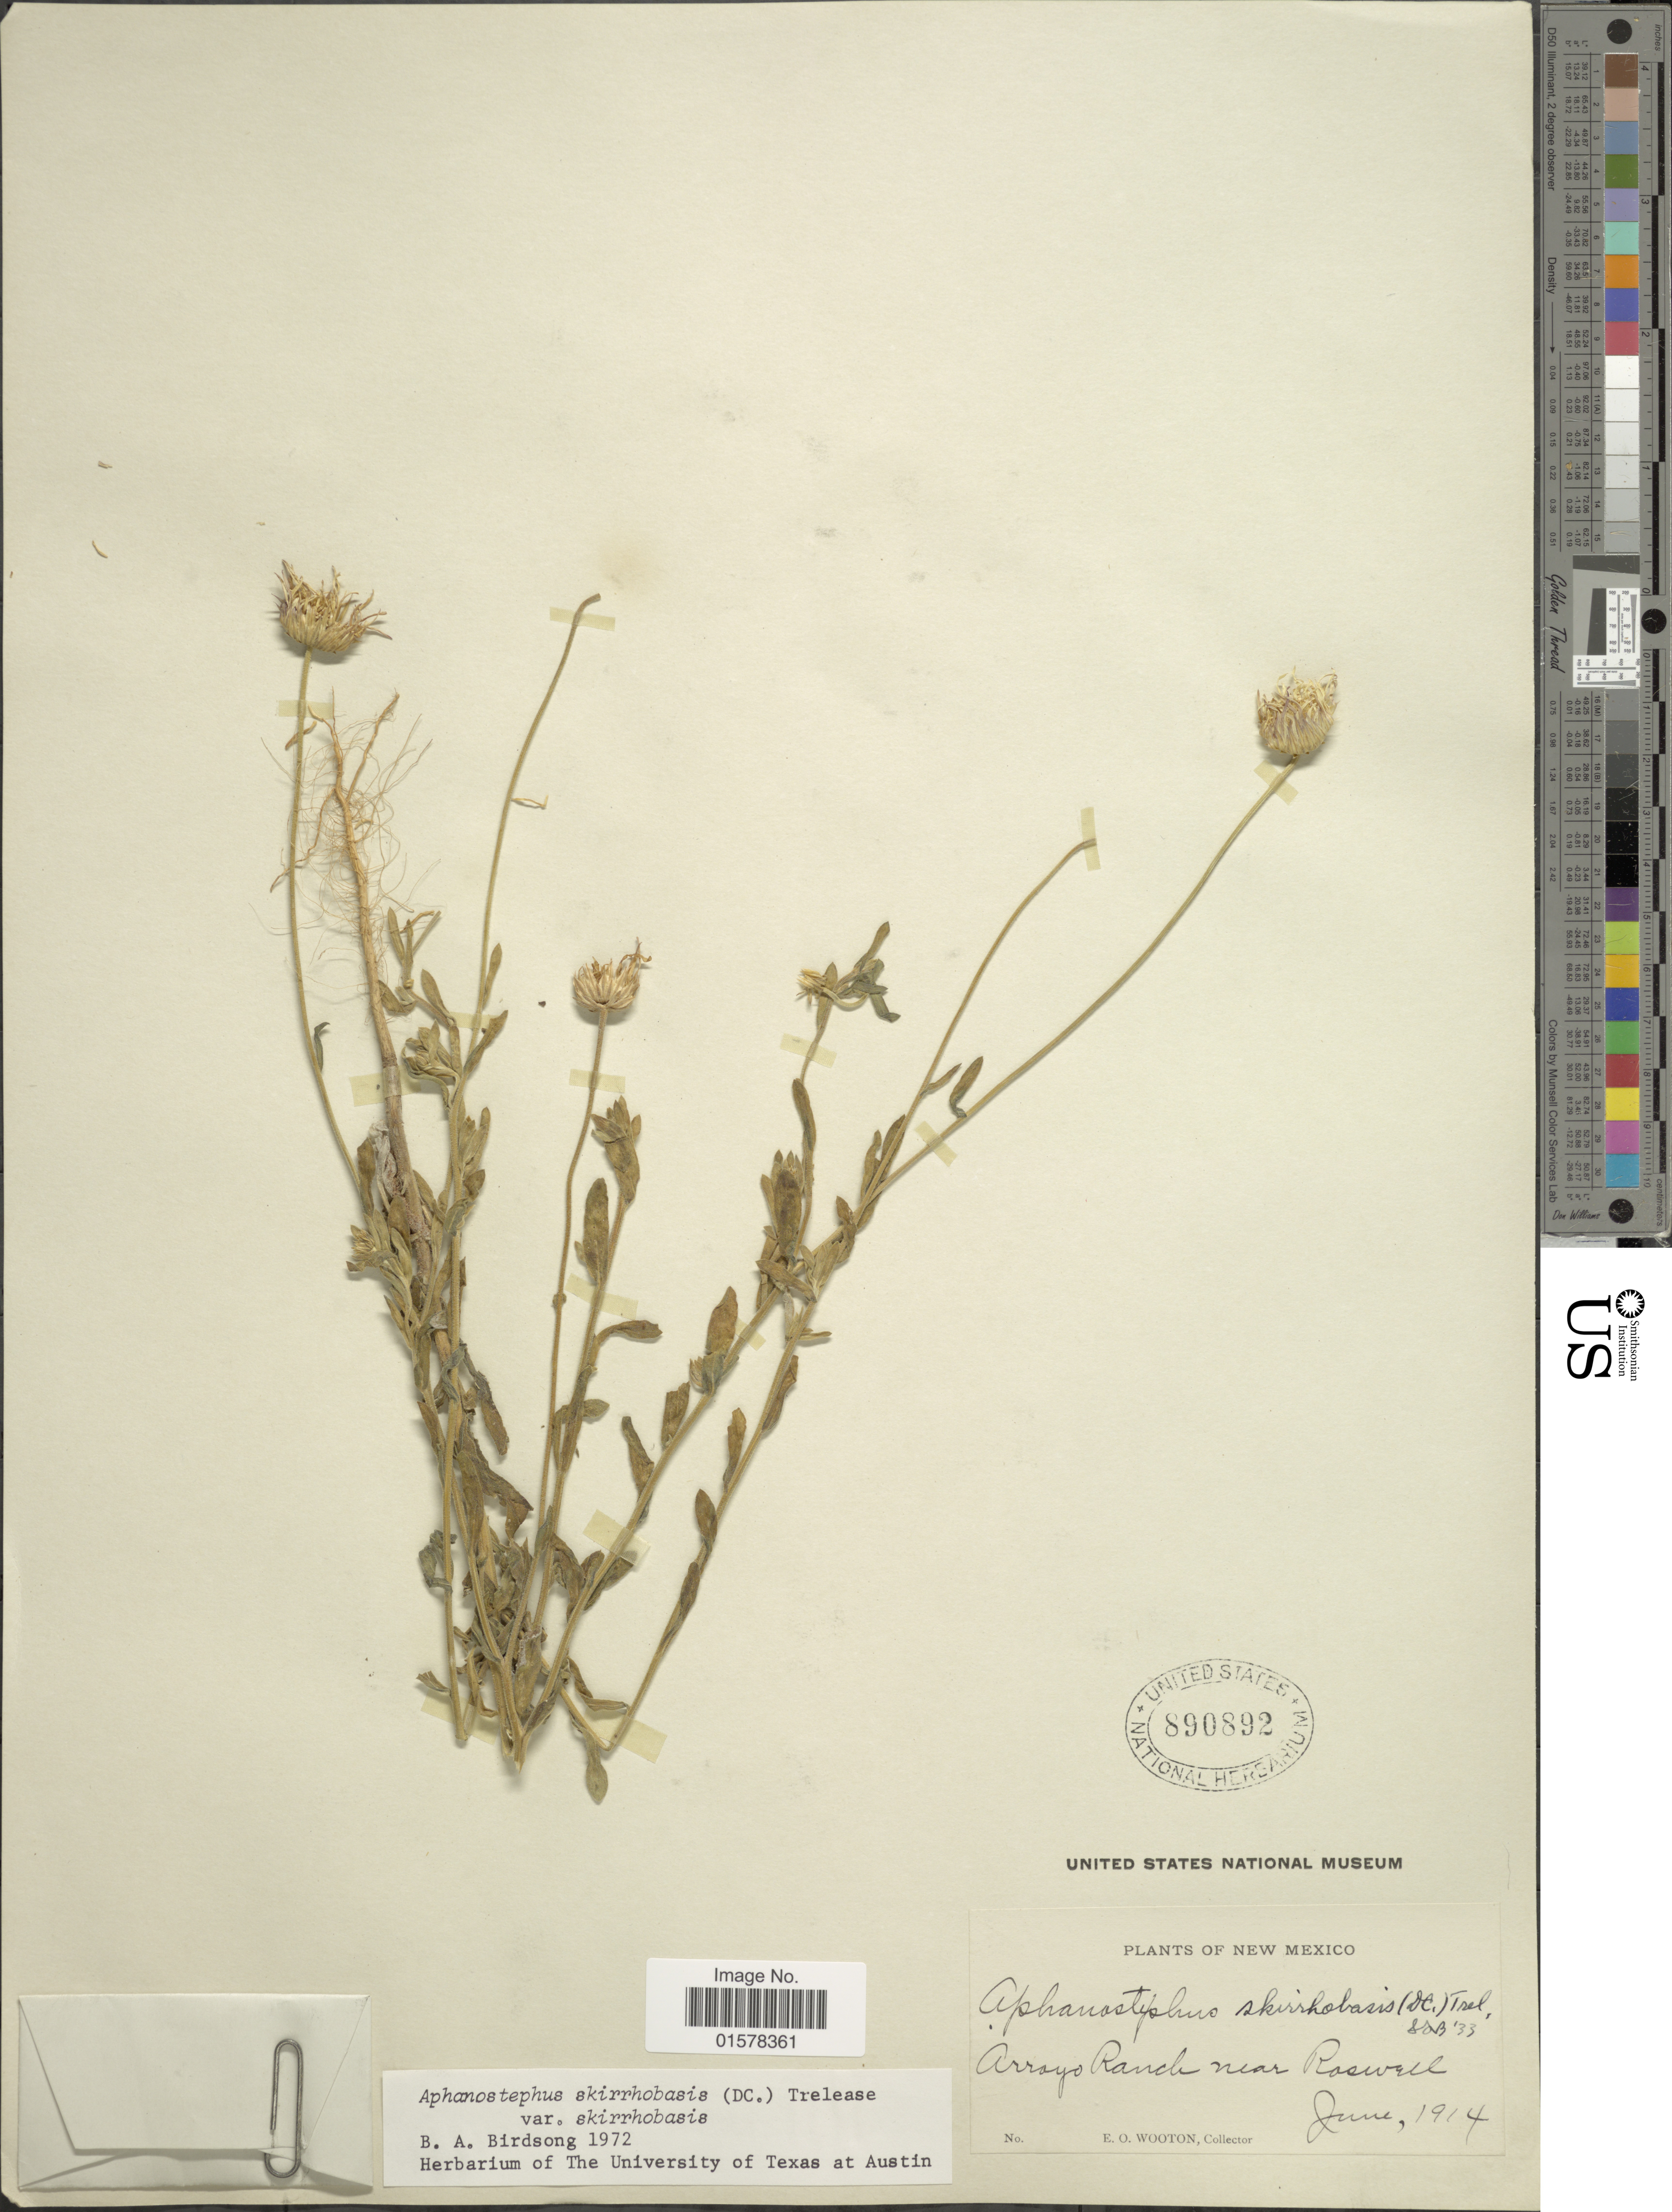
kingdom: Plantae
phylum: Tracheophyta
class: Magnoliopsida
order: Asterales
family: Asteraceae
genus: Aphanostephus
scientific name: Aphanostephus skirrhobasis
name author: (DC.) Trel. ex Coville & Branner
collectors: E. O. Wooton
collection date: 1914-06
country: United States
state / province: New Mexico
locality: Arroyo Ranch near Roswell, New Mexico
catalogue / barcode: US 890892